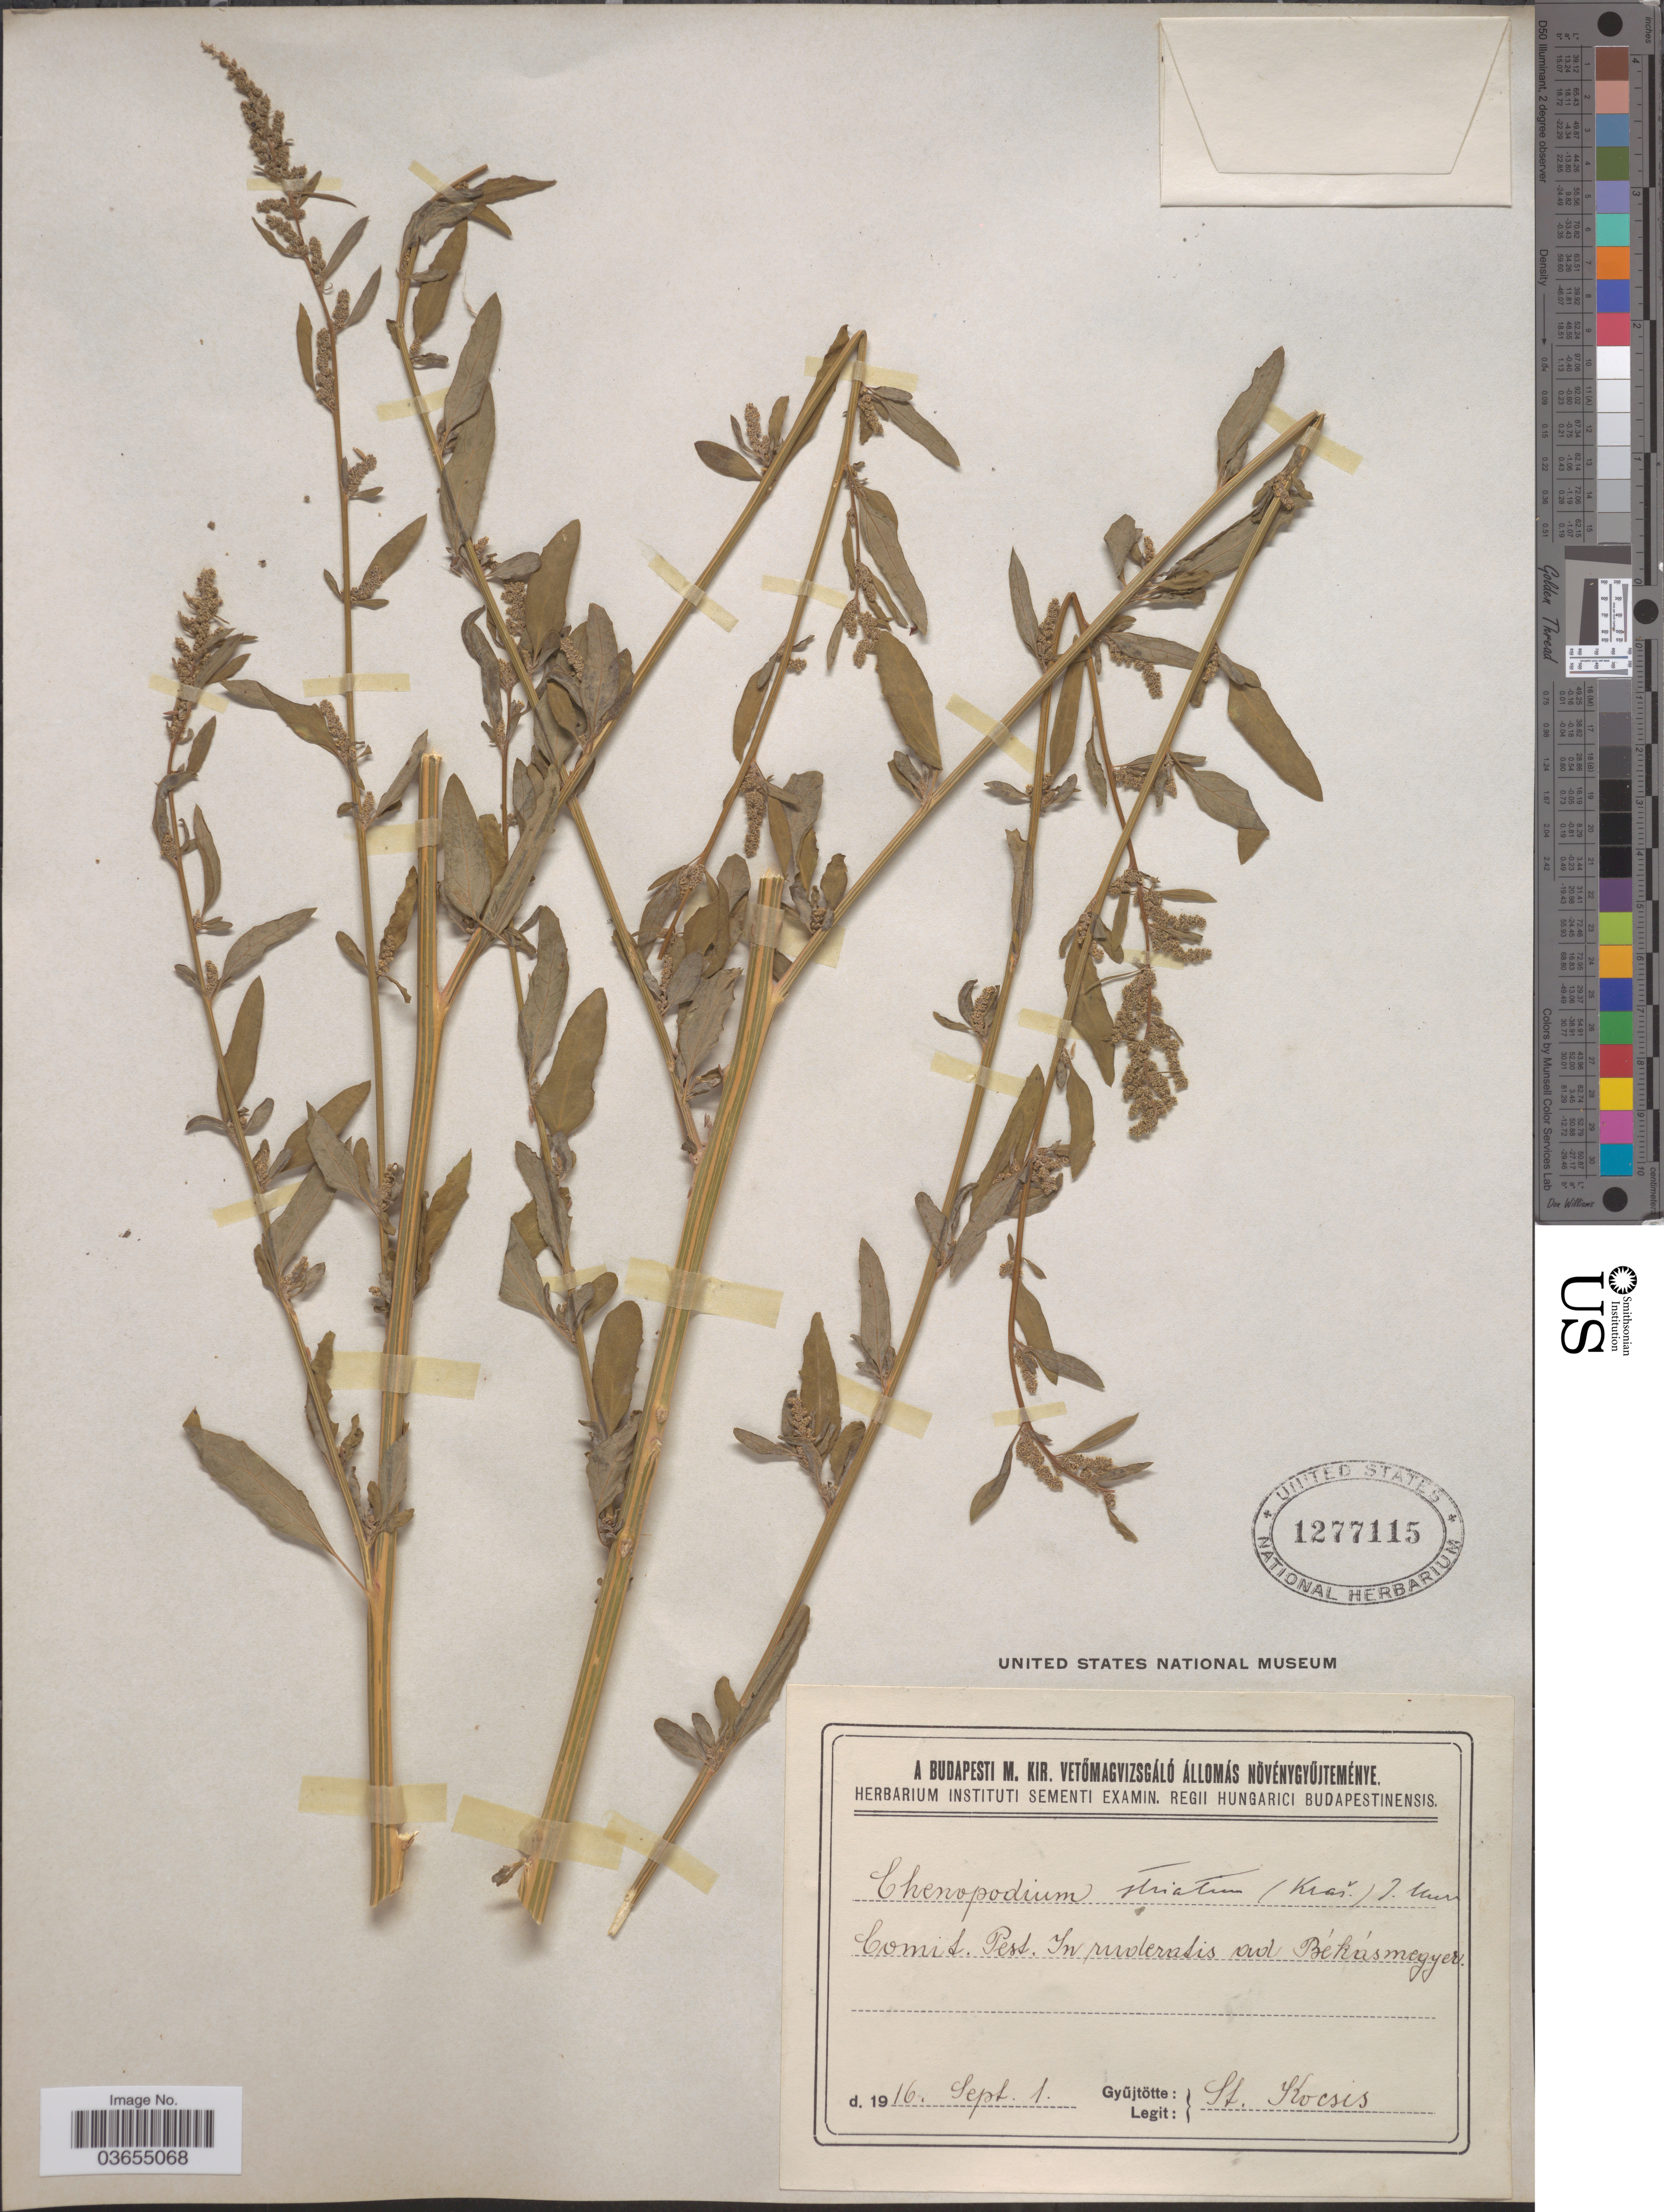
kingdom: Plantae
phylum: Tracheophyta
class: Magnoliopsida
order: Caryophyllales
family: Amaranthaceae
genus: Chenopodium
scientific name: Chenopodium striatum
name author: (Krasan) Murr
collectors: St. Kocsis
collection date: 1916-09-01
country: Hungary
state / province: Budapest, Capital District of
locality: Comit. Pest. In ruderatis ad Békásmegyer.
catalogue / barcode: US 1277115